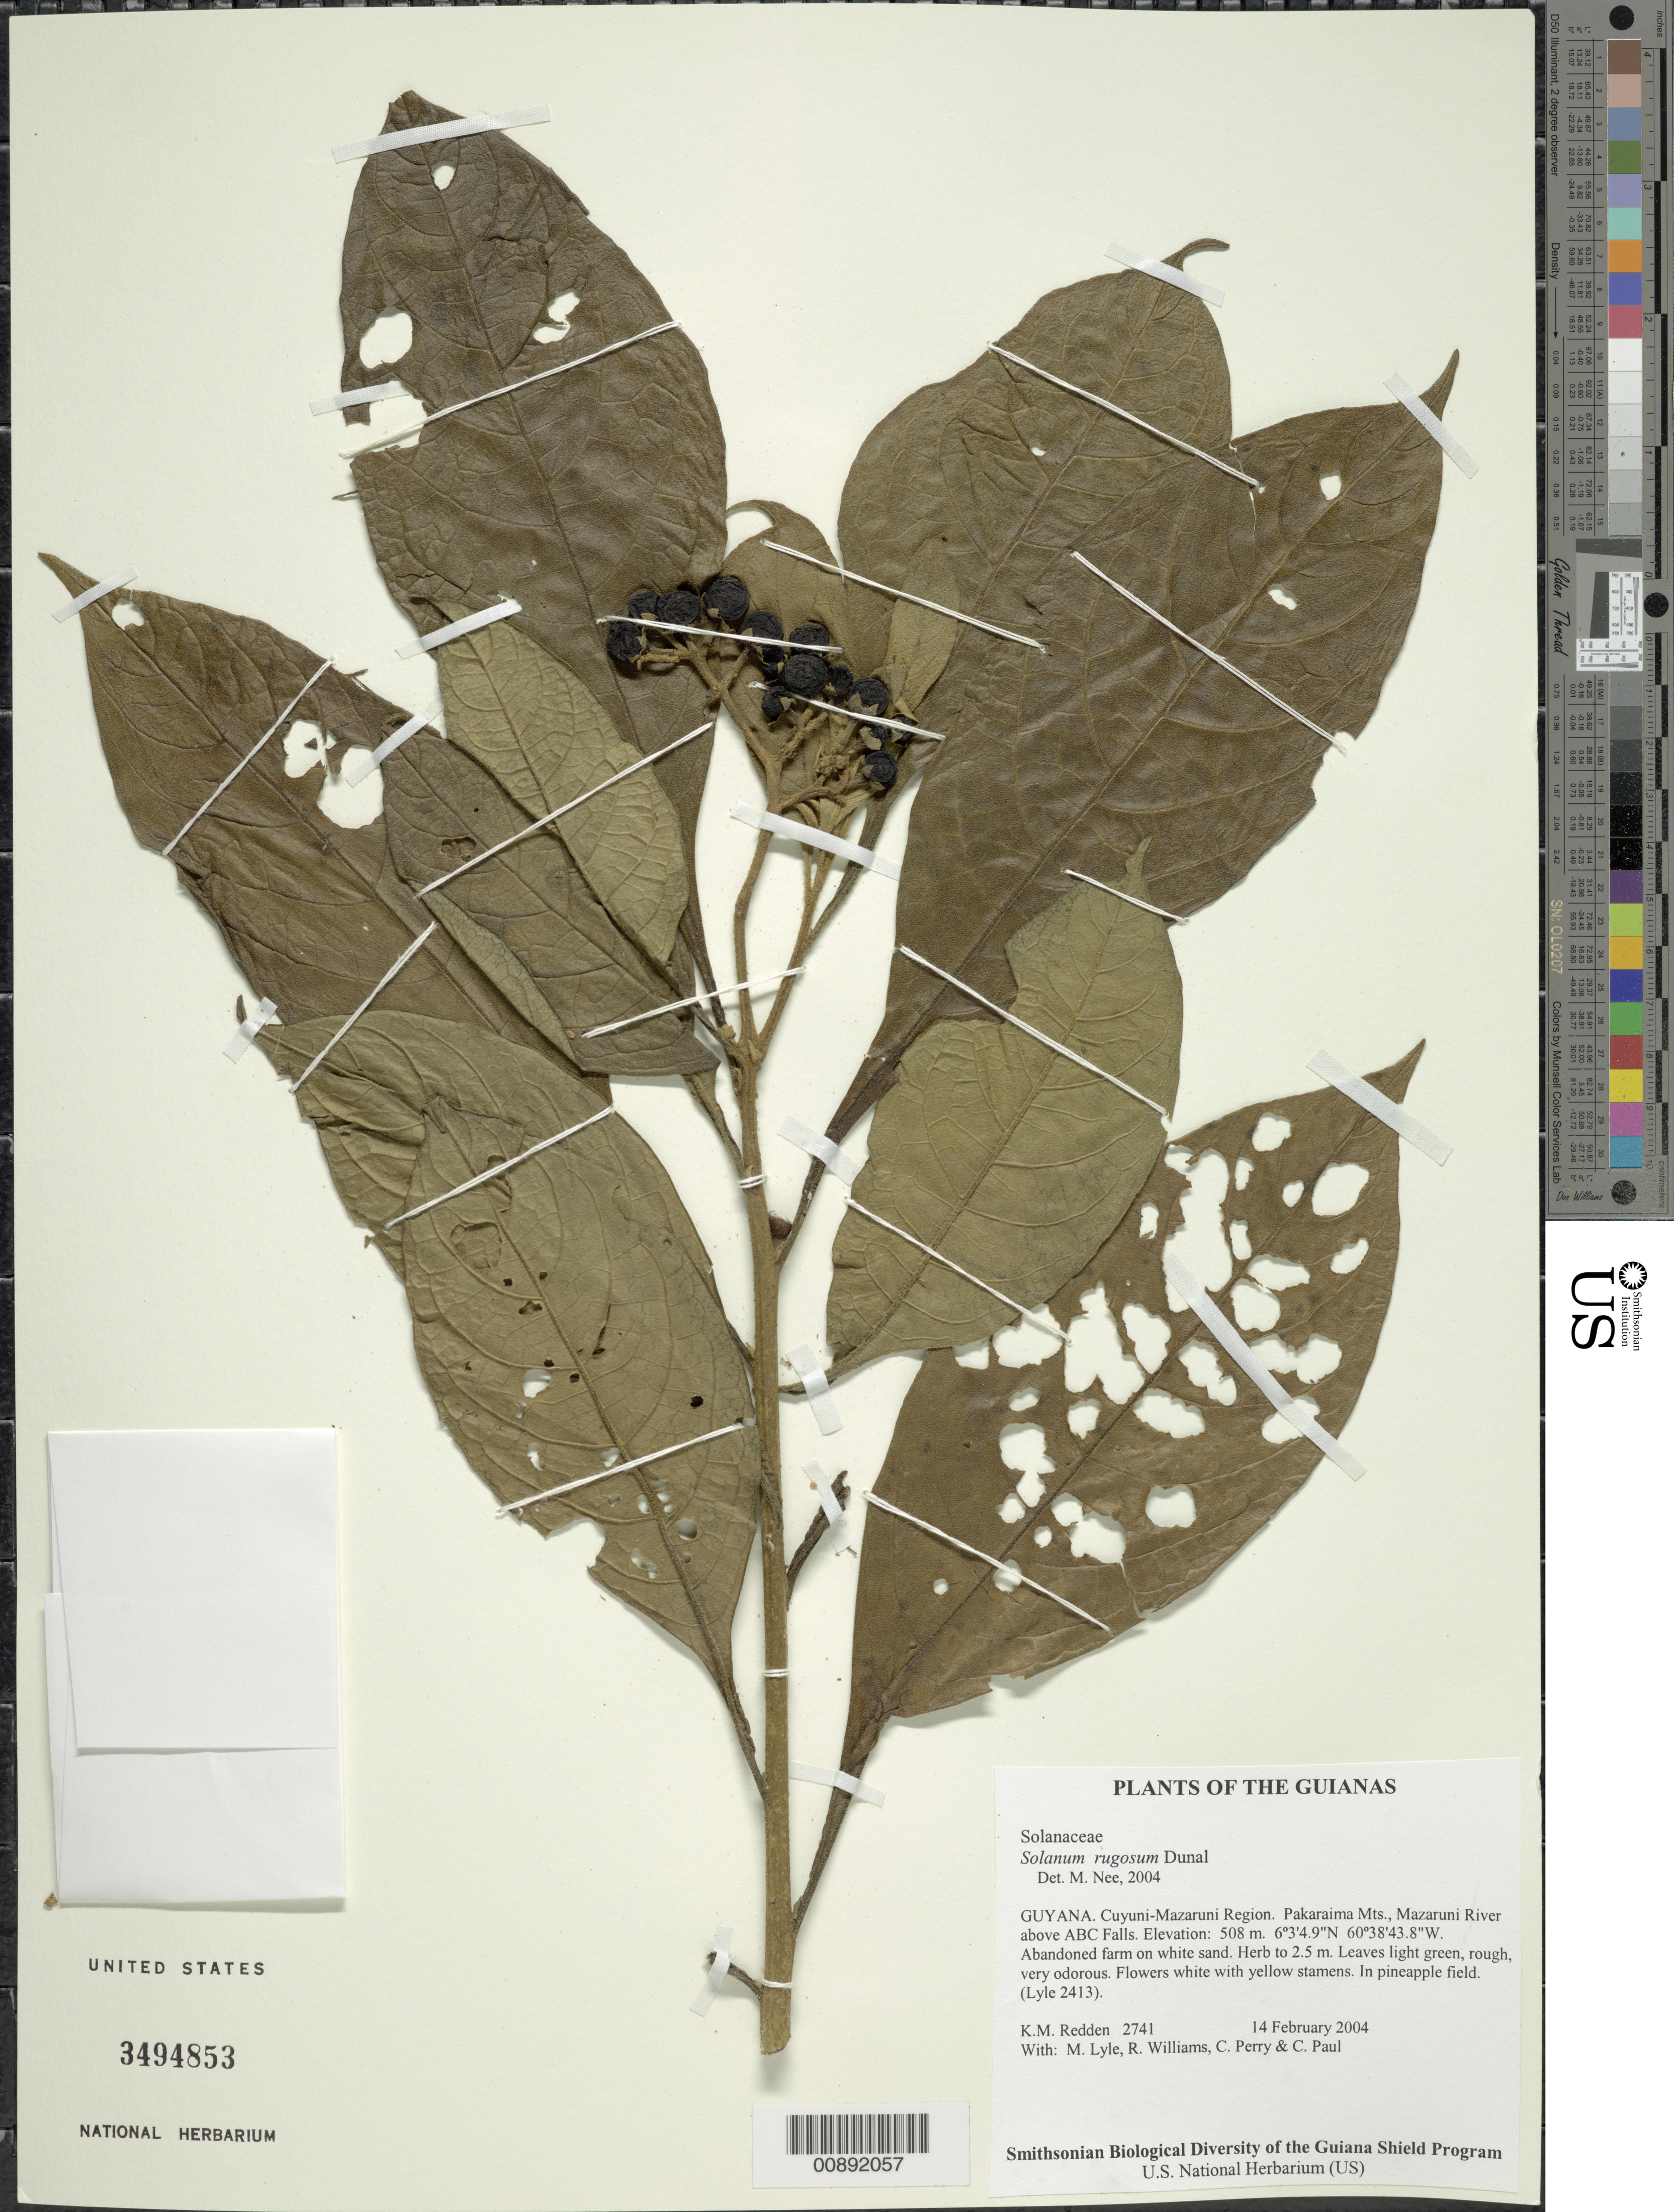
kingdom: Plantae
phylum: Tracheophyta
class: Magnoliopsida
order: Solanales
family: Solanaceae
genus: Solanum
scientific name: Solanum rugosum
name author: Dunal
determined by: Nee, Michael H.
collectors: K. M. Redden, M. Lyle, R. Williams, C. Perry & C. Paul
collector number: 2741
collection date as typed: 14 February 2004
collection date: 2004-02-14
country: Guyana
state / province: Cuyuni-Mazaruni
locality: Pakaraima Mts., Mazaruni River above ABC Falls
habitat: Abandoned farm on white sand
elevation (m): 508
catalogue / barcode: US 3494853